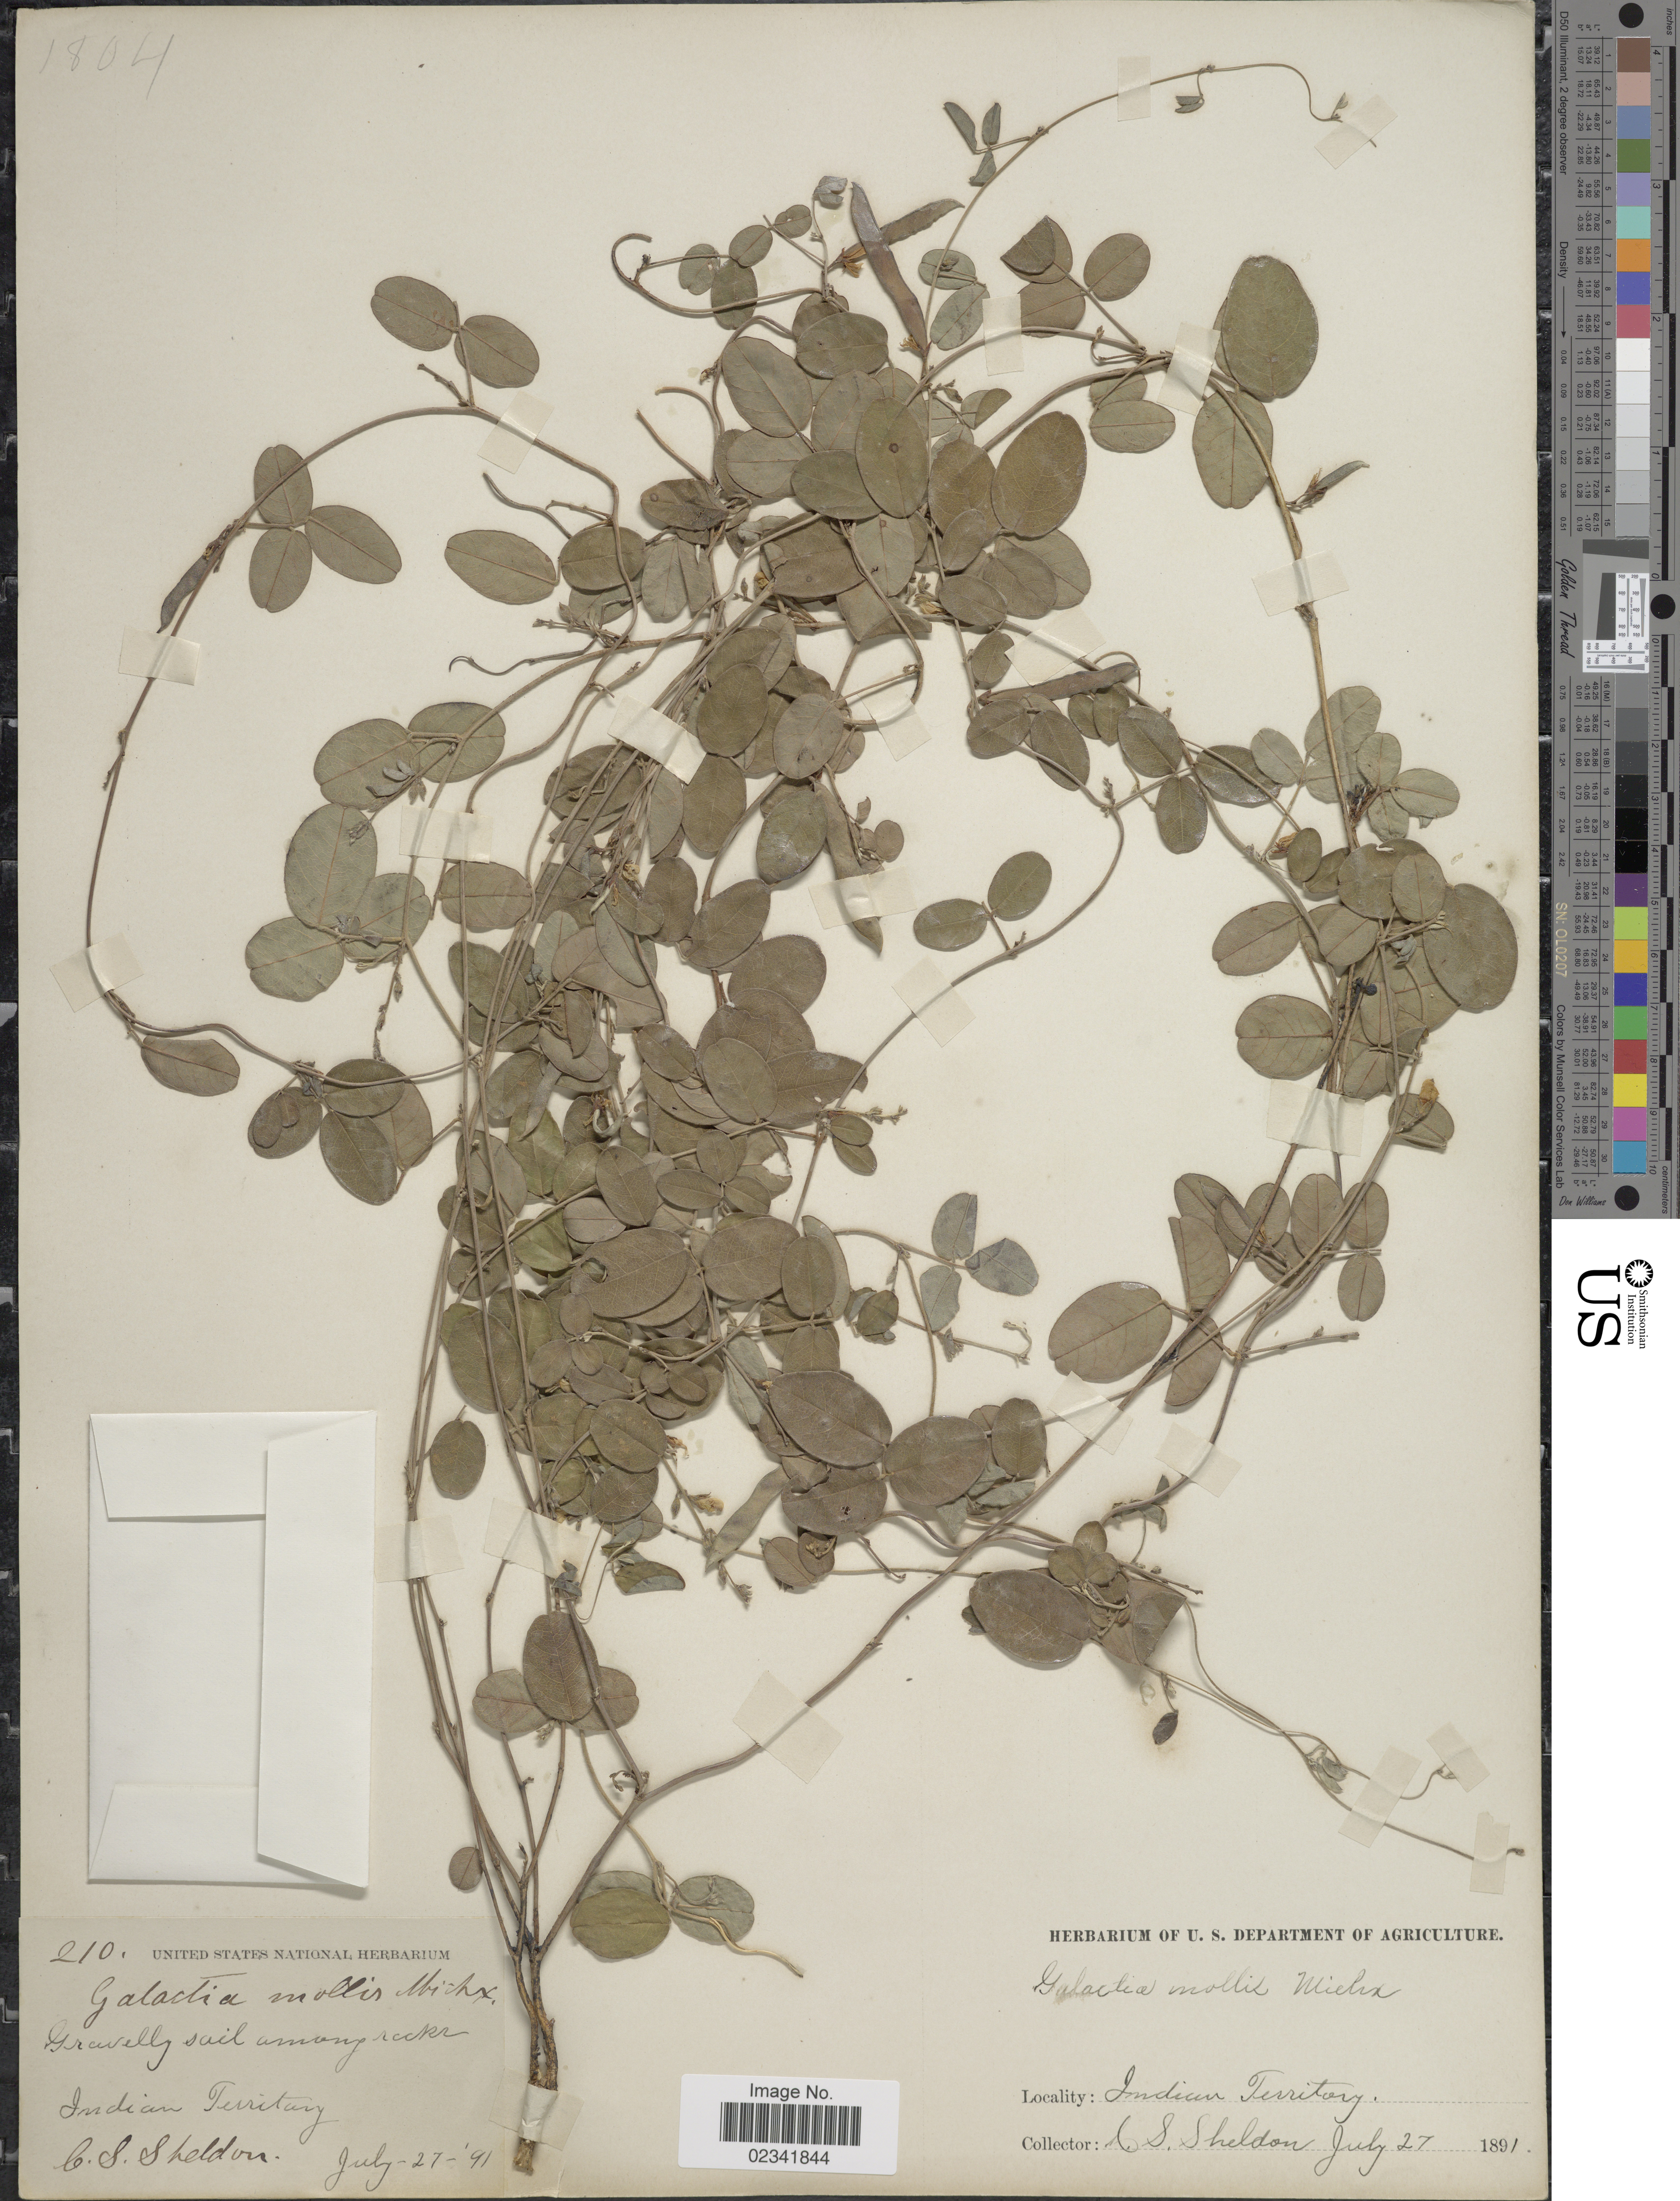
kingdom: Plantae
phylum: Tracheophyta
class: Magnoliopsida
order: Fabales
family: Fabaceae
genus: Galactia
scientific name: Galactia volubilis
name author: (L.) Britton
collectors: C. S. Sheldon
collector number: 210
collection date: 1891-07-27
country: United States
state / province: Oklahoma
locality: Indian Territory